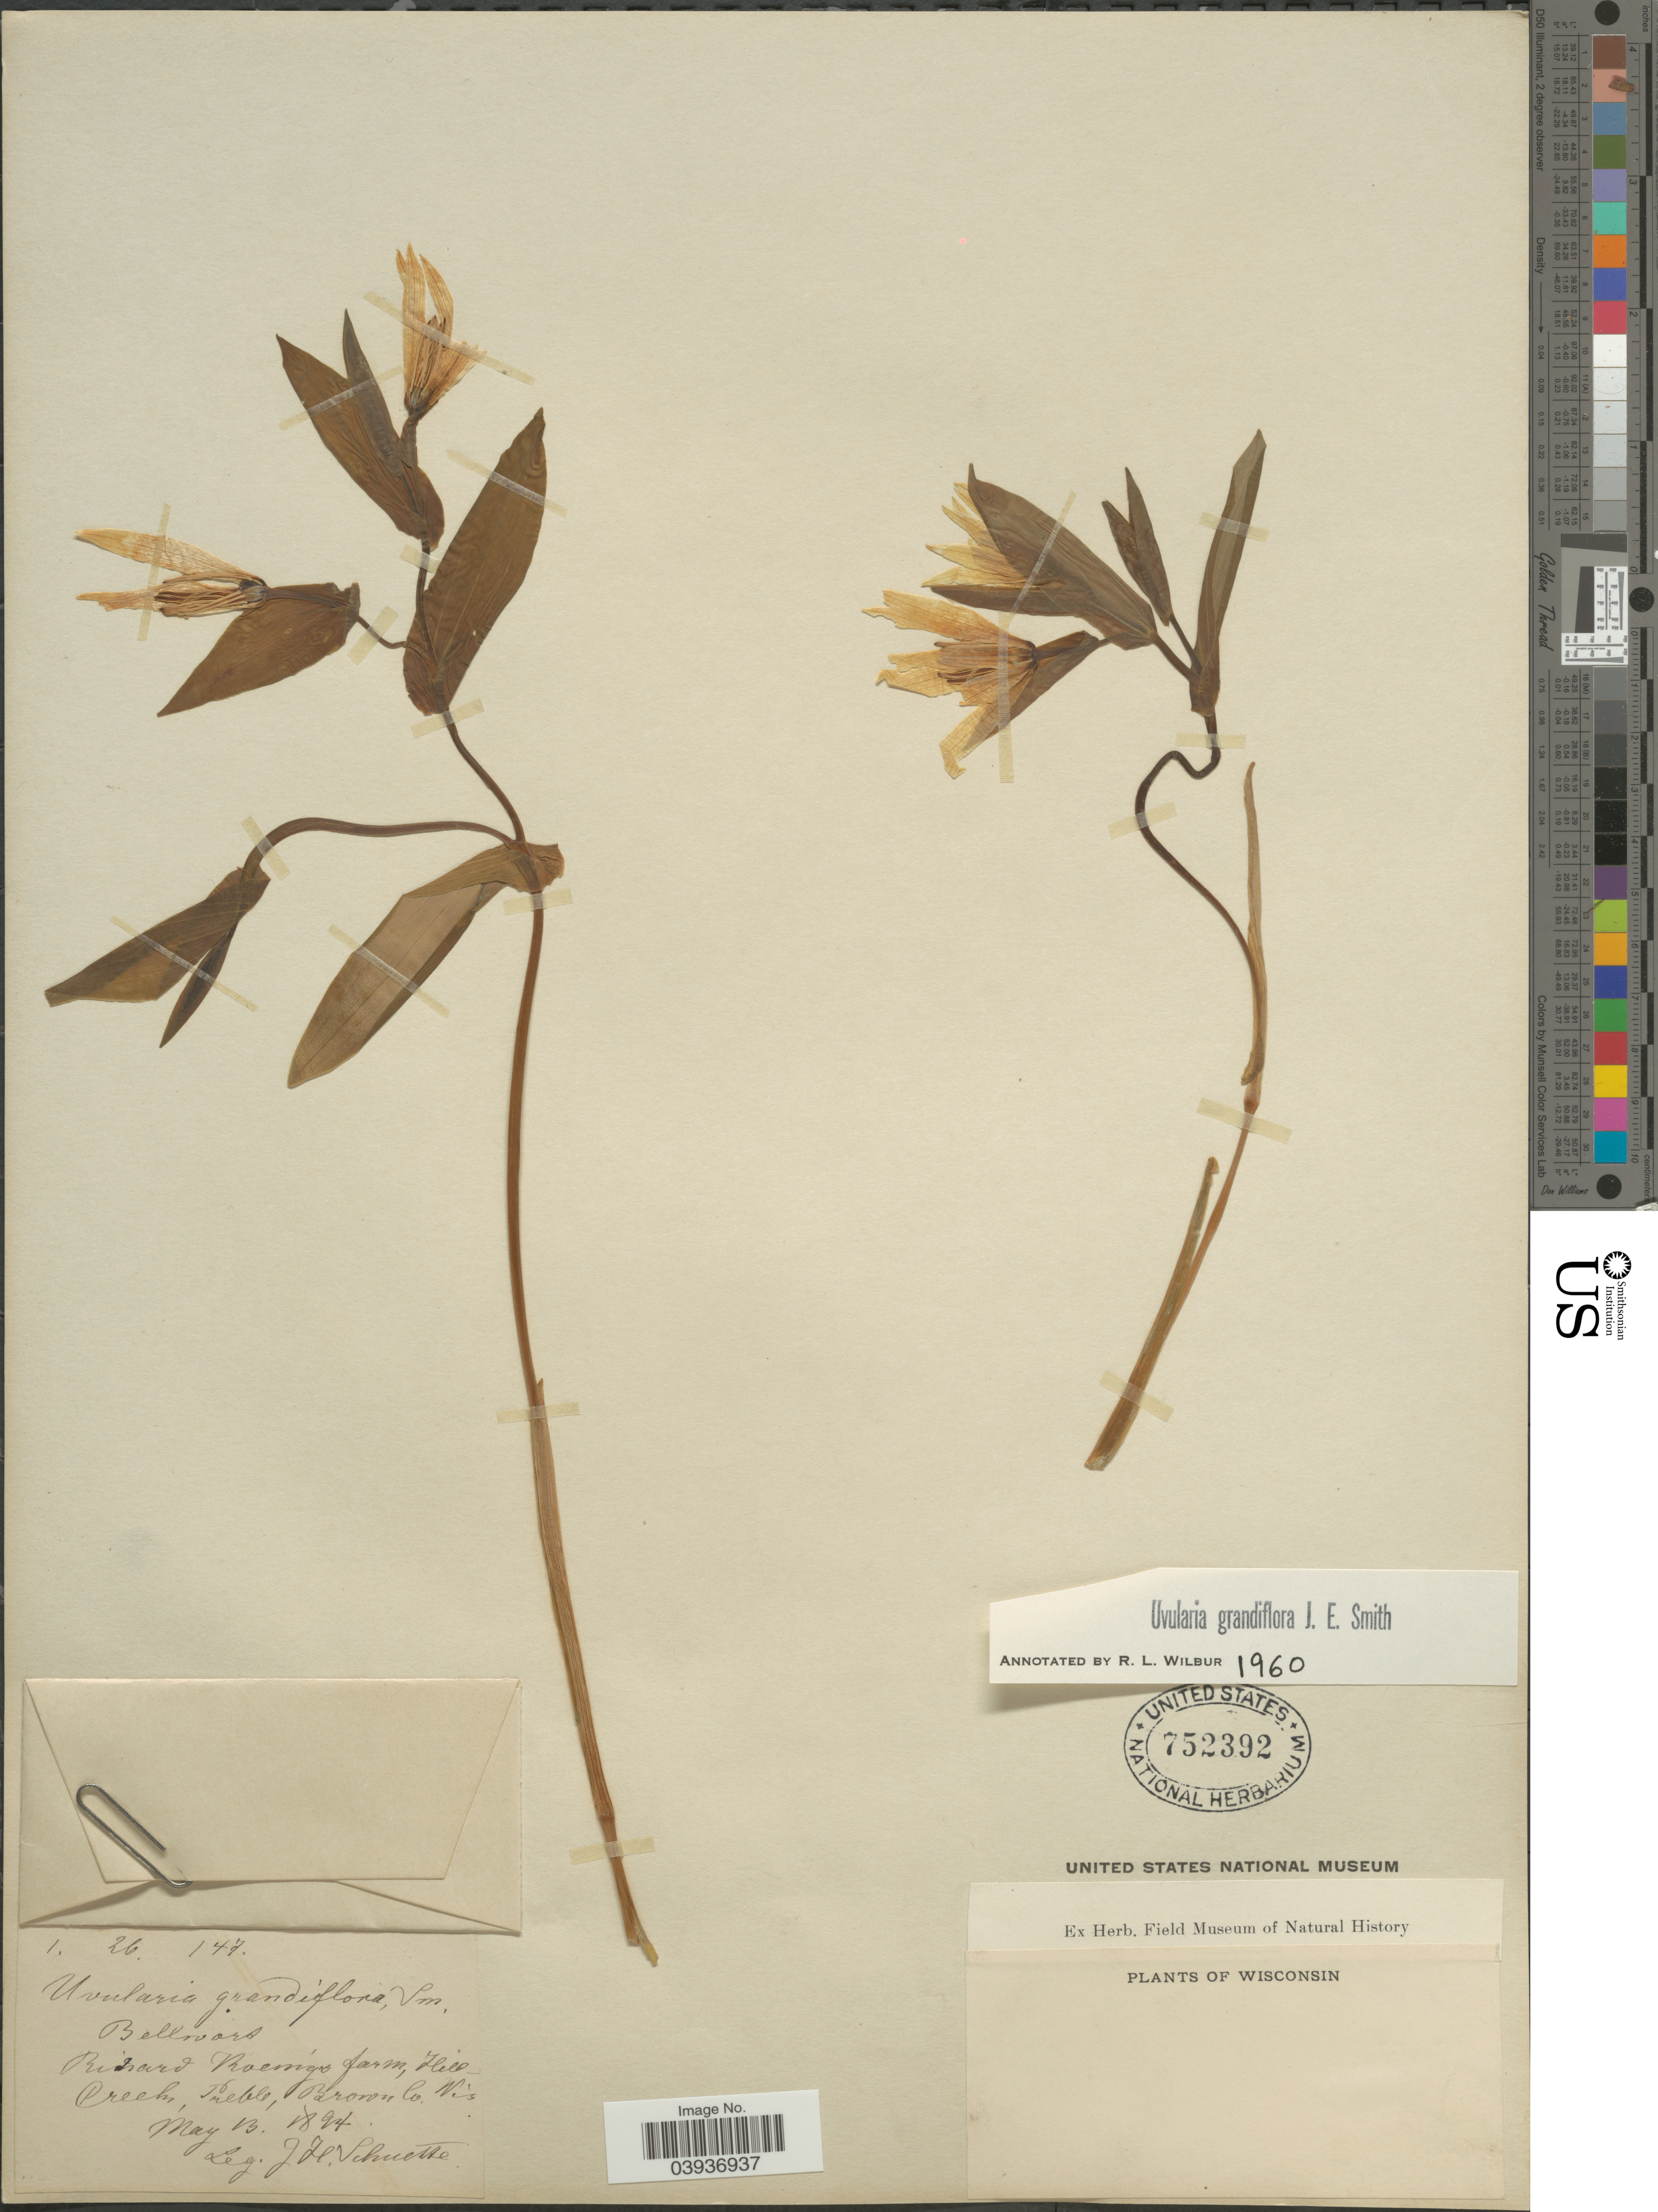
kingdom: Plantae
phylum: Tracheophyta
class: Liliopsida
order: Liliales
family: Colchicaceae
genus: Uvularia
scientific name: Uvularia grandiflora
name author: Sm.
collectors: J. H. Schuette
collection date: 1894-05-13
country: United States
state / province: Wisconsin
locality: Richard Roening's farm, Hill Creek, Preble, Brown Co.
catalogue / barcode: US 752392